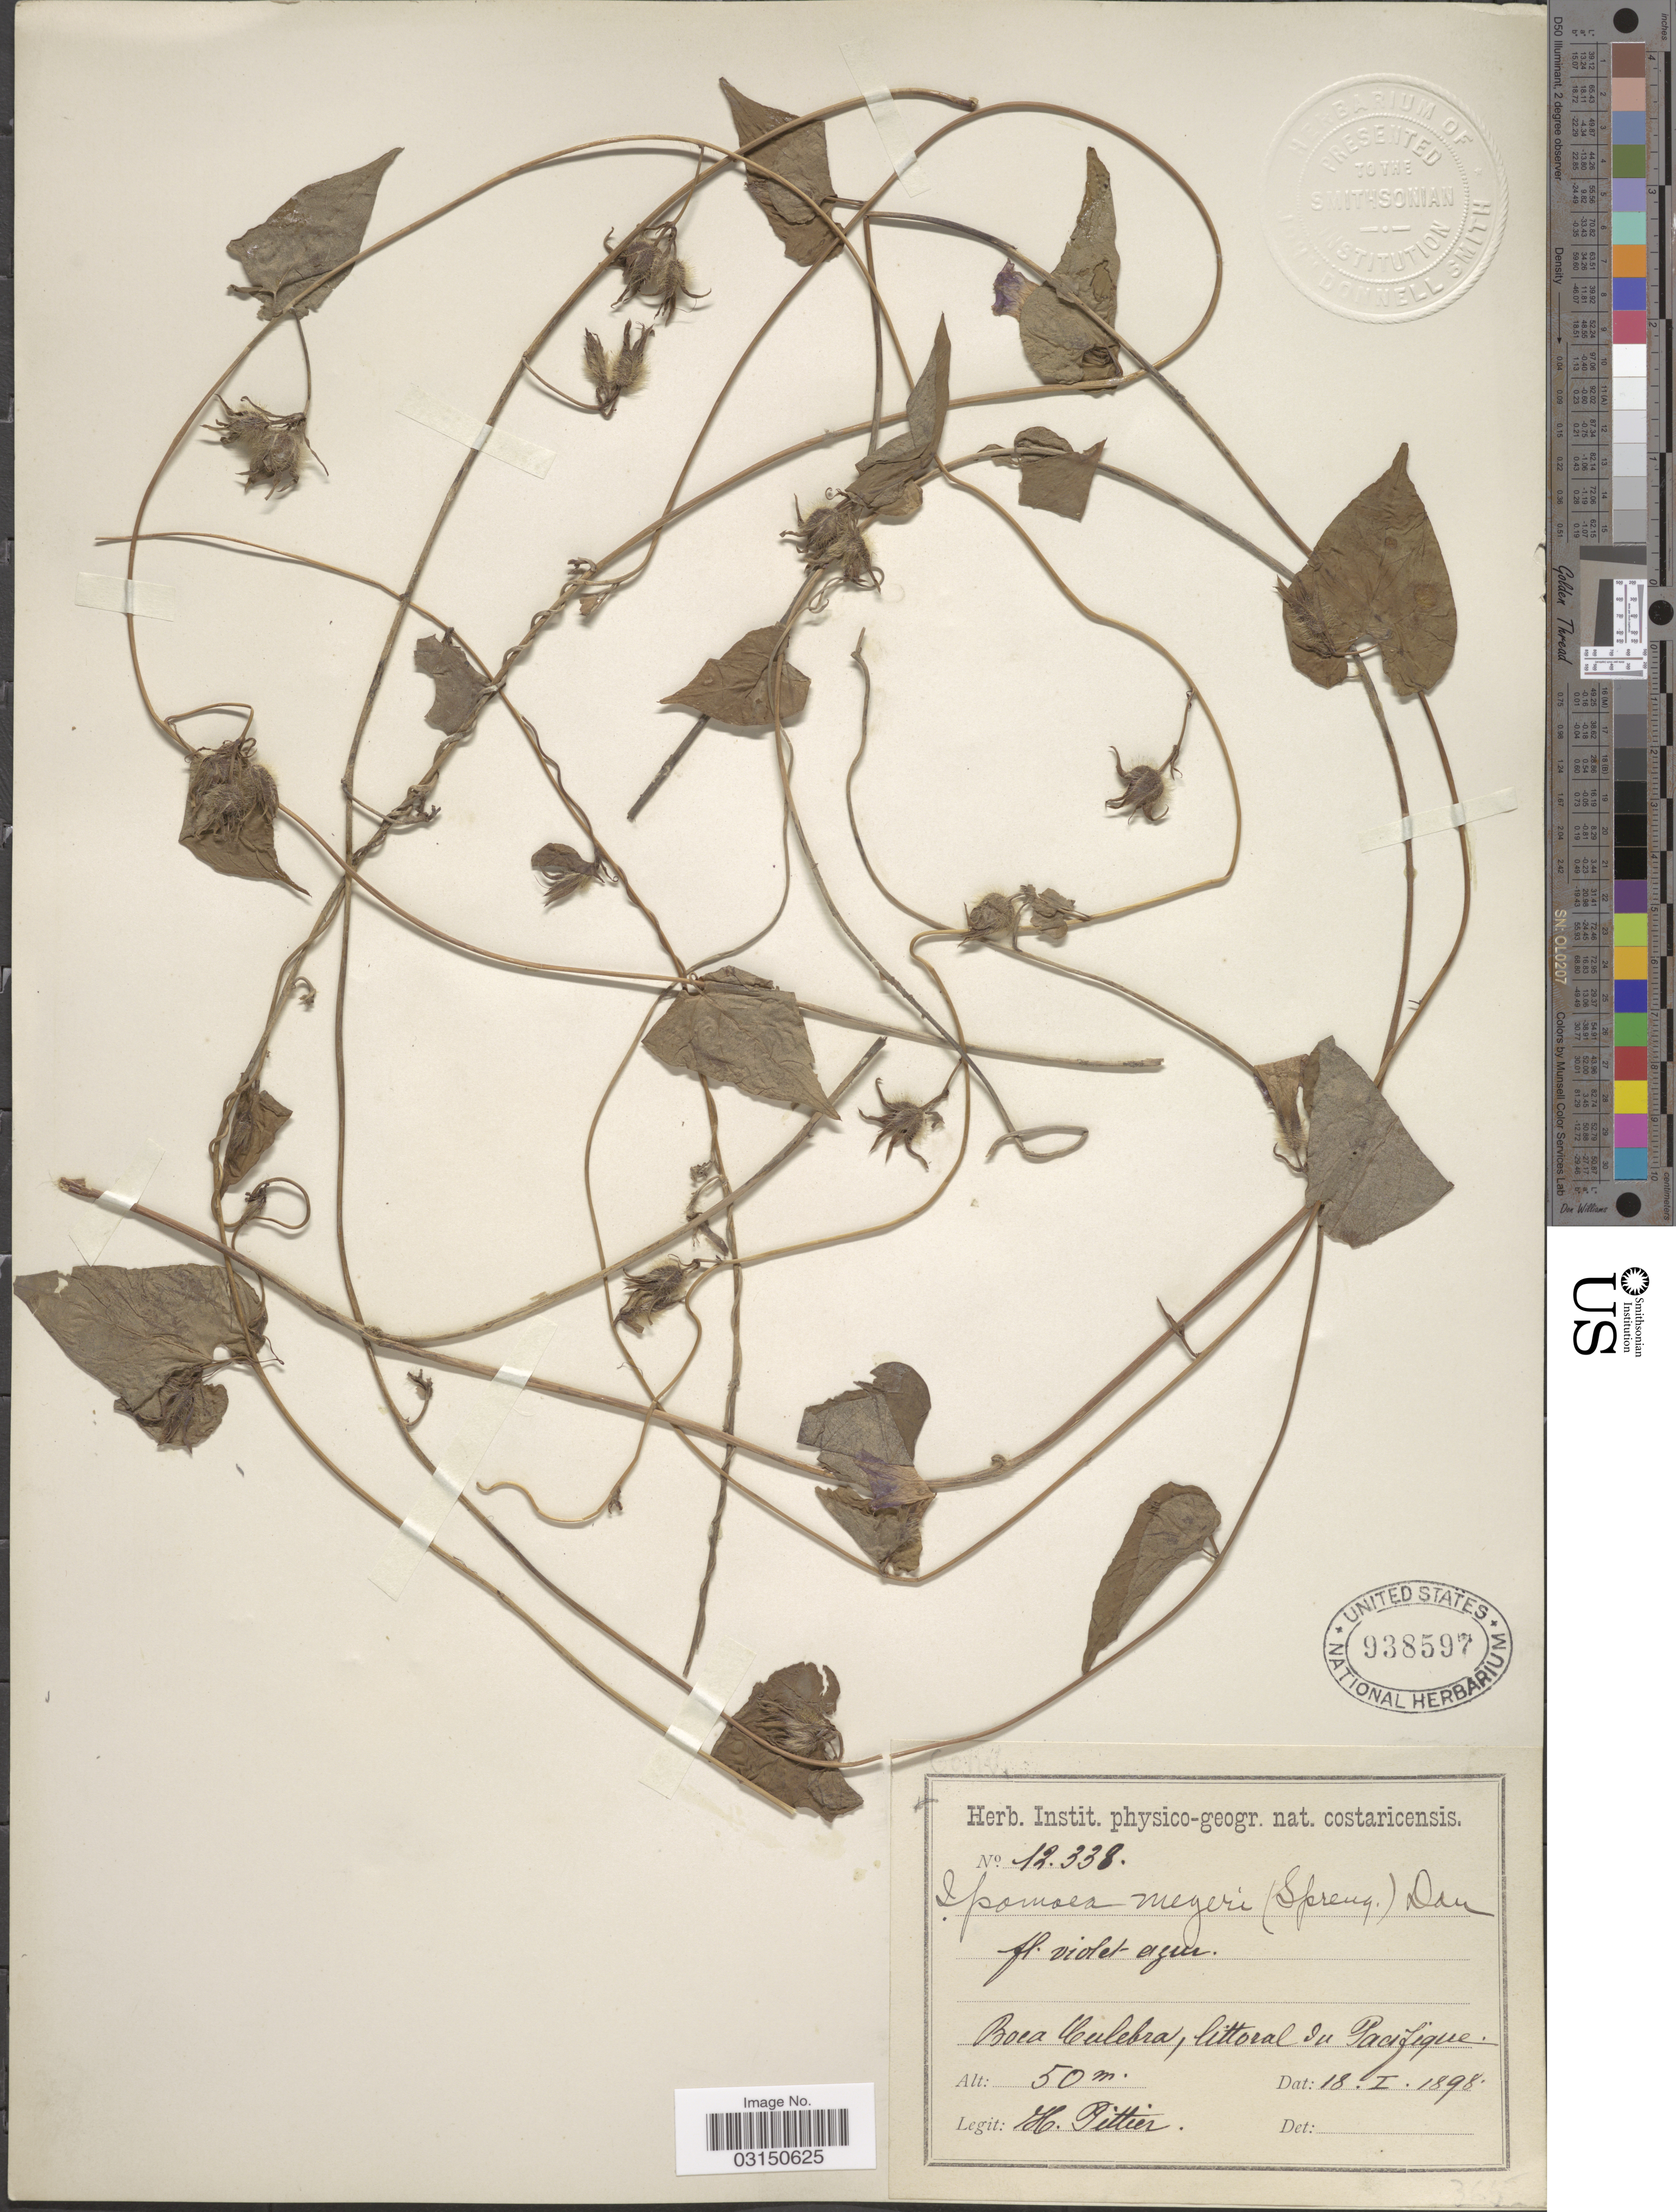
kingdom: Plantae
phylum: Tracheophyta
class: Magnoliopsida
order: Solanales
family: Convolvulaceae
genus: Ipomoea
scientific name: Ipomoea meyeri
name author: (Spreng.) G. Don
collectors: H. F. Pittier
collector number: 12338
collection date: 1898-01-18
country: Costa Rica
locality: Boca Culebra, littoral du Pacifique.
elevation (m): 50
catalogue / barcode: US 938597